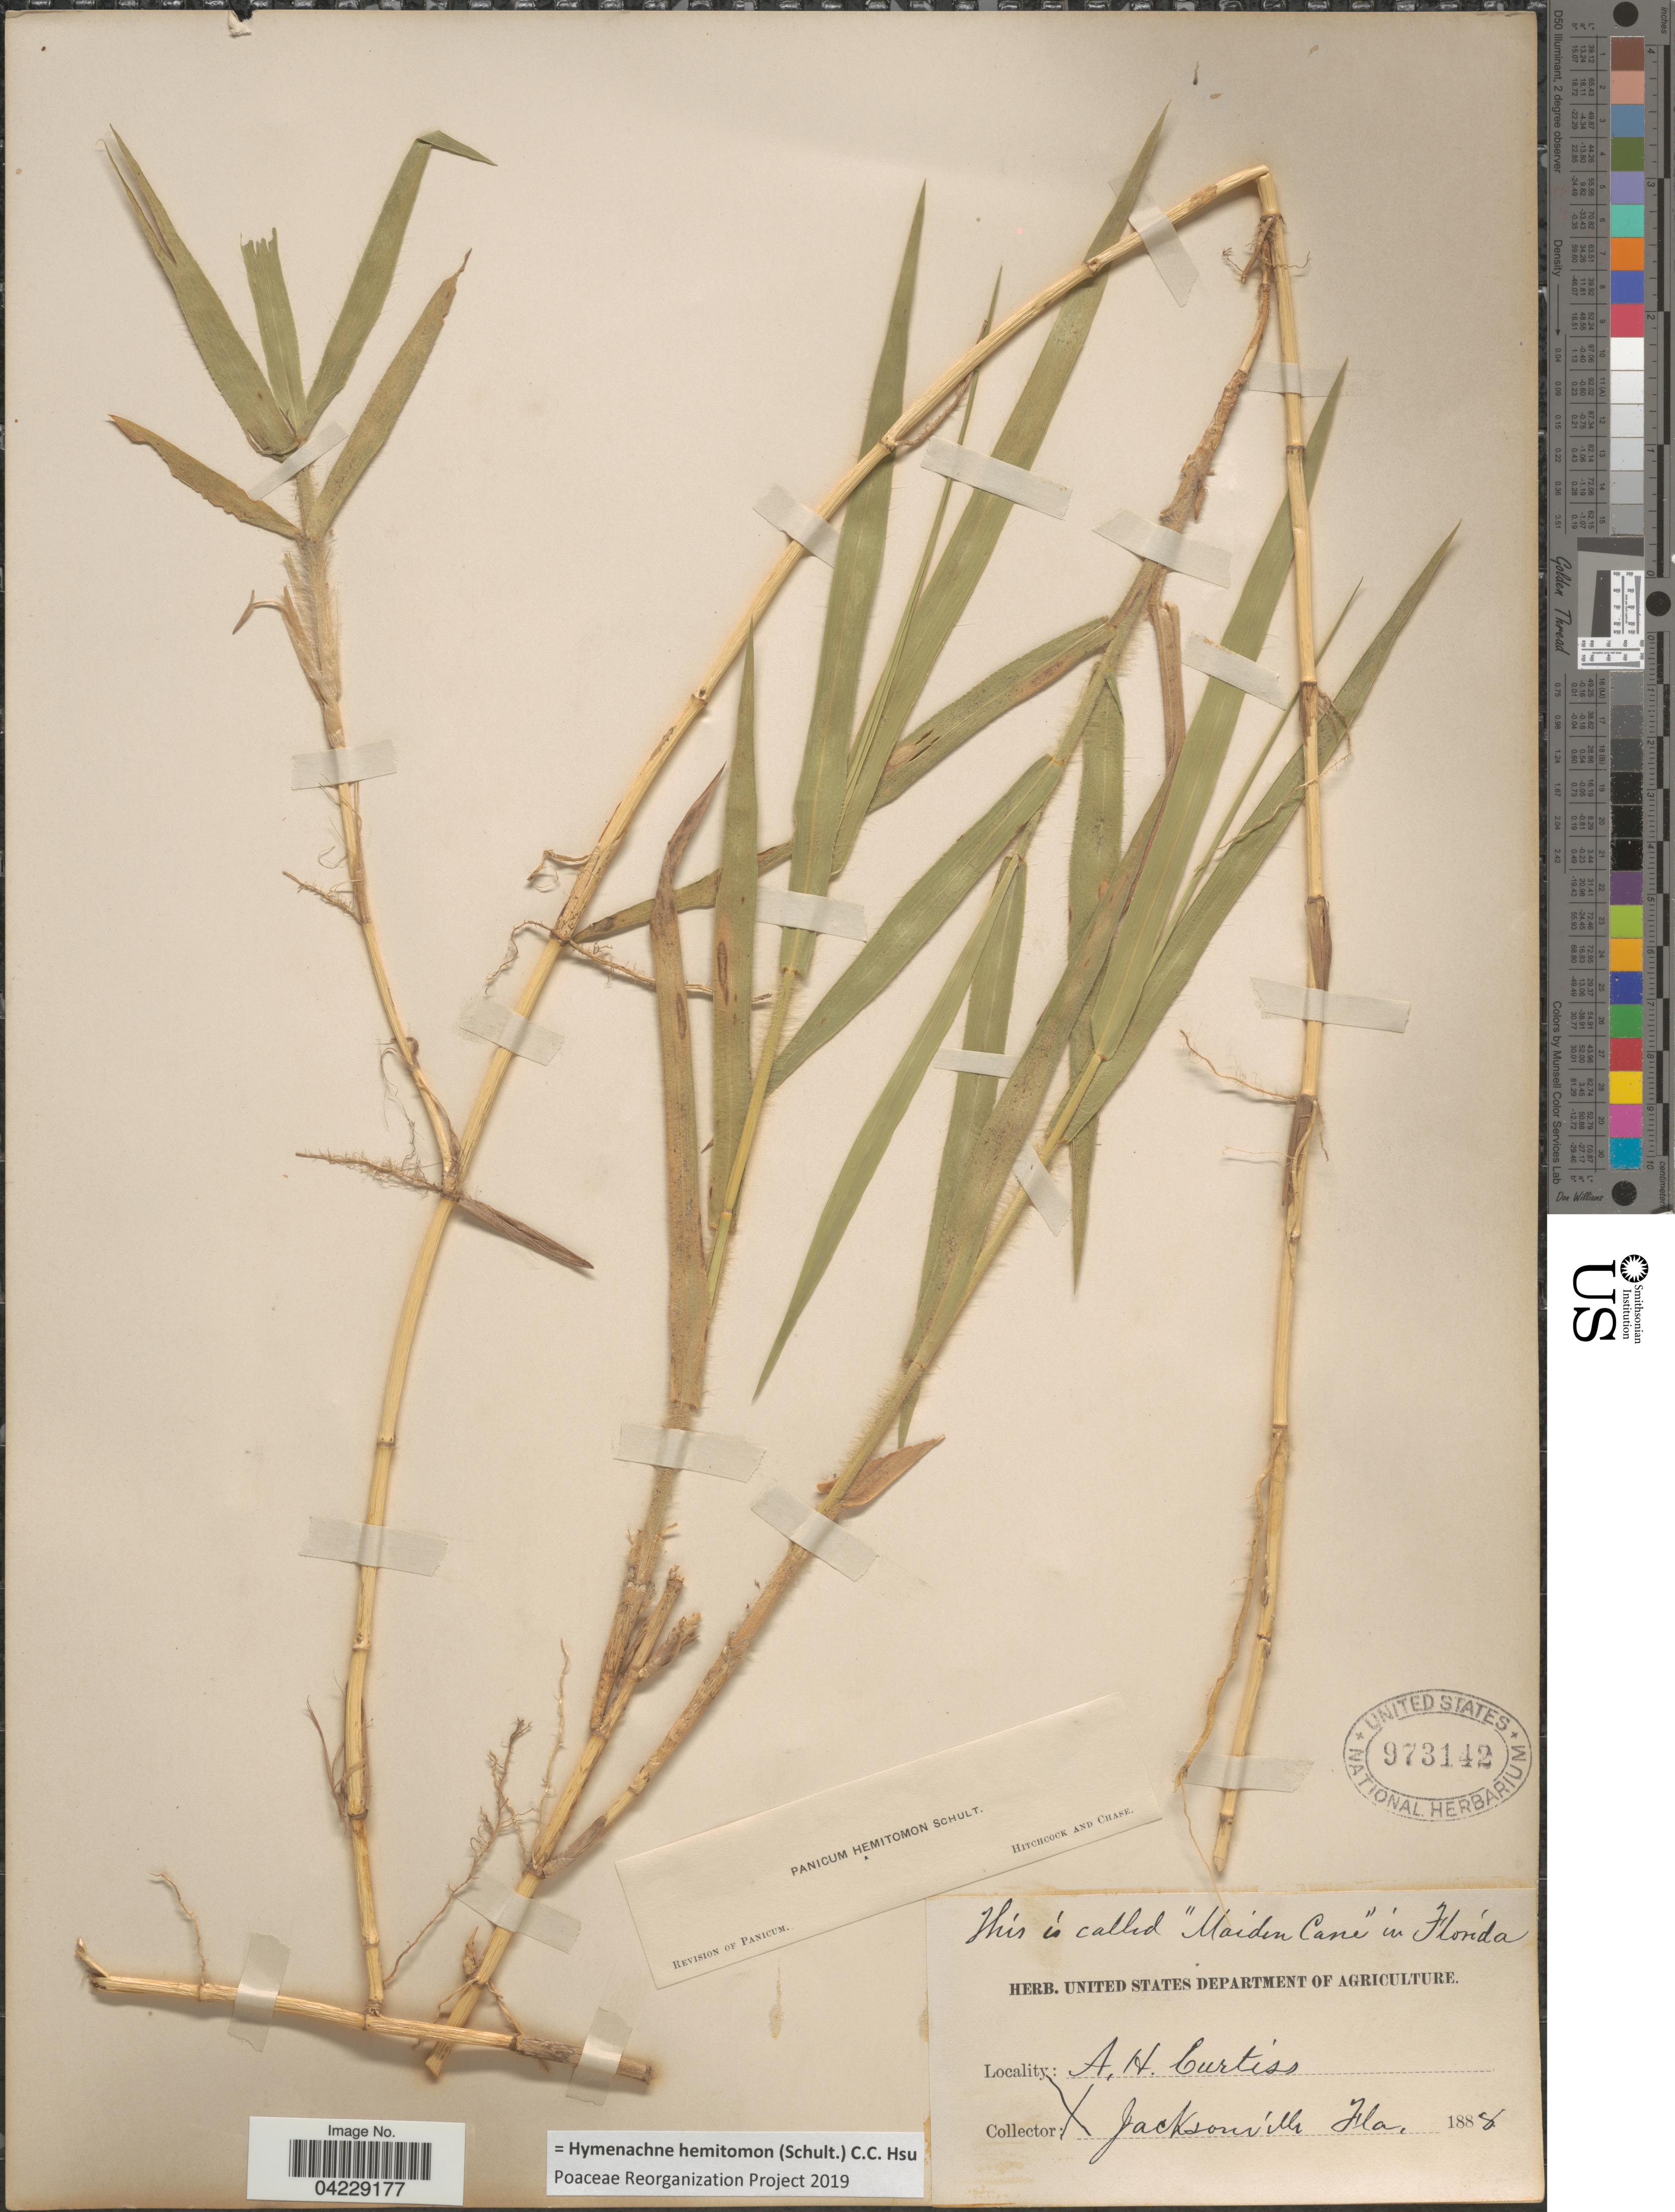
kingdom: Plantae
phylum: Tracheophyta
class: Liliopsida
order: Poales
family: Poaceae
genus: Hymenachne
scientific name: Hymenachne hemitomon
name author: (Schult.) C. C. Hsu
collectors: A. H. Curtiss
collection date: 1888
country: United States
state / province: Florida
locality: Jacksonville.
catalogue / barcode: US 973142